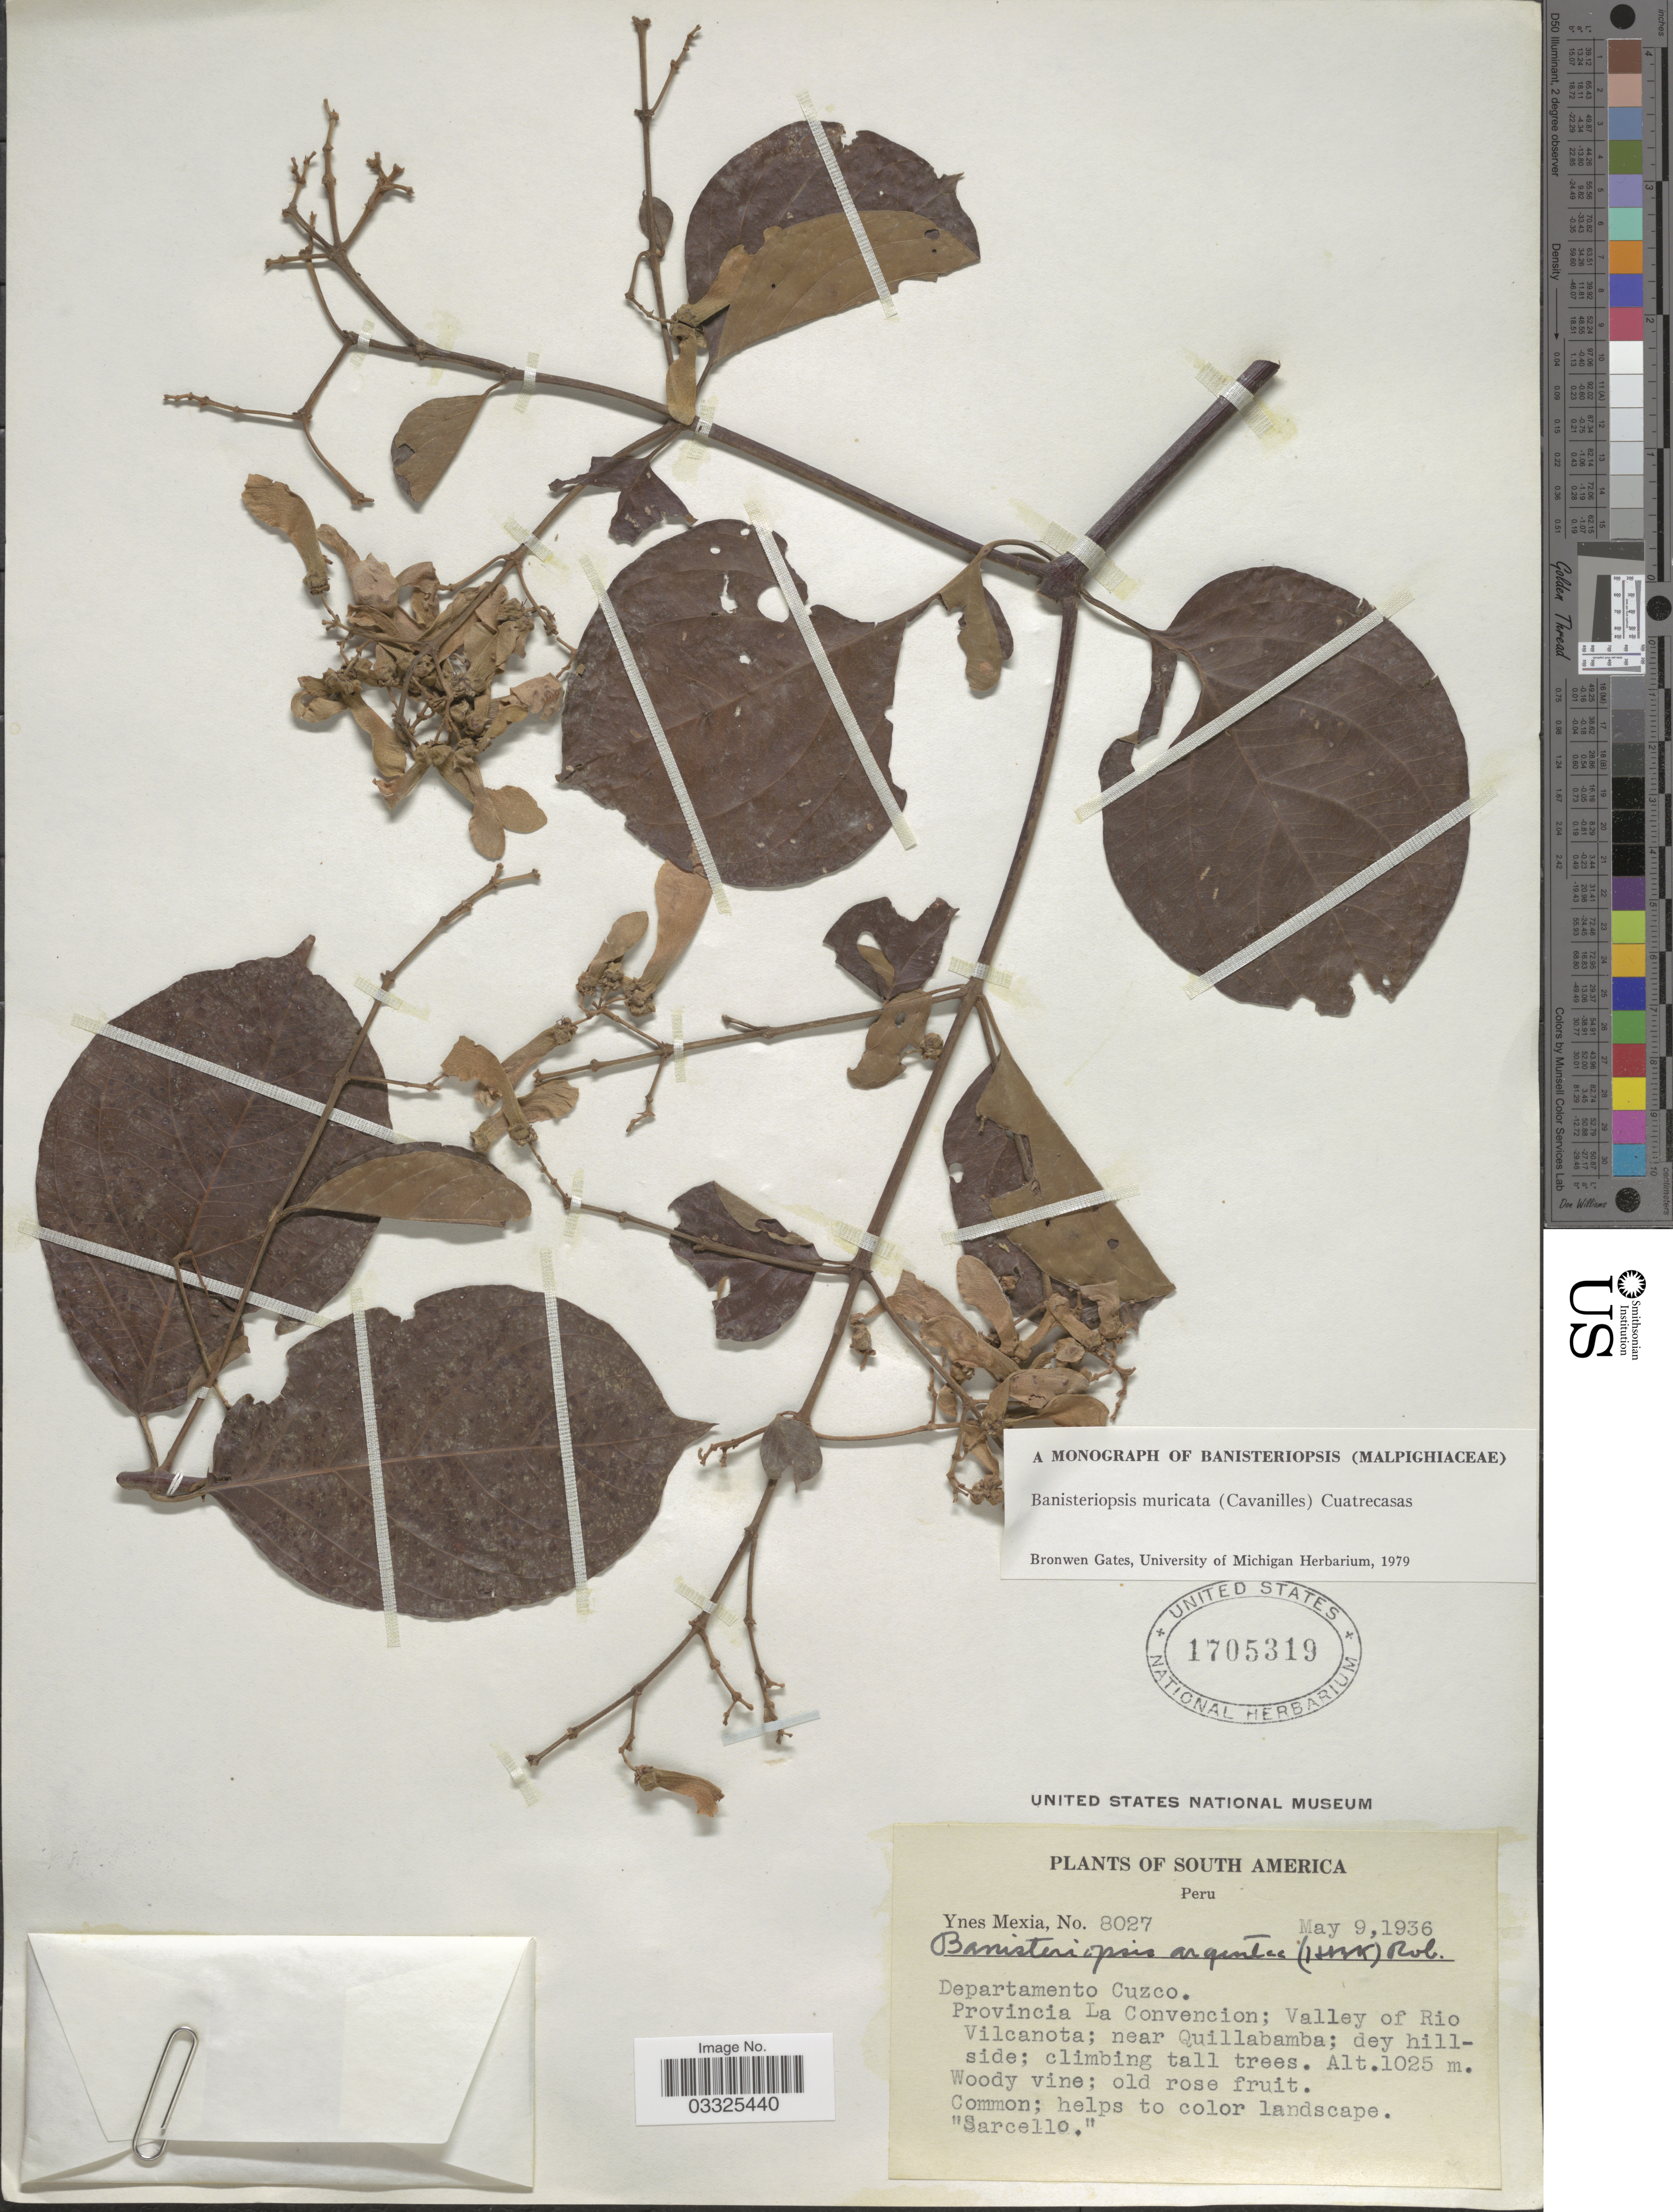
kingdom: Plantae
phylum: Tracheophyta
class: Magnoliopsida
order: Malpighiales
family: Malpighiaceae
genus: Banisteriopsis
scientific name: Banisteriopsis muricata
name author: (Cav.) Cuatrec.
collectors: Y. Mexia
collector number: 8027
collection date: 1936-05-09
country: Peru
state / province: Cusco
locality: Departamento Cuzco. Provincia La Convencion; Valley of Rio Vilcanota; near Quillabamba.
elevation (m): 1025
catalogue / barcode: US 1705319